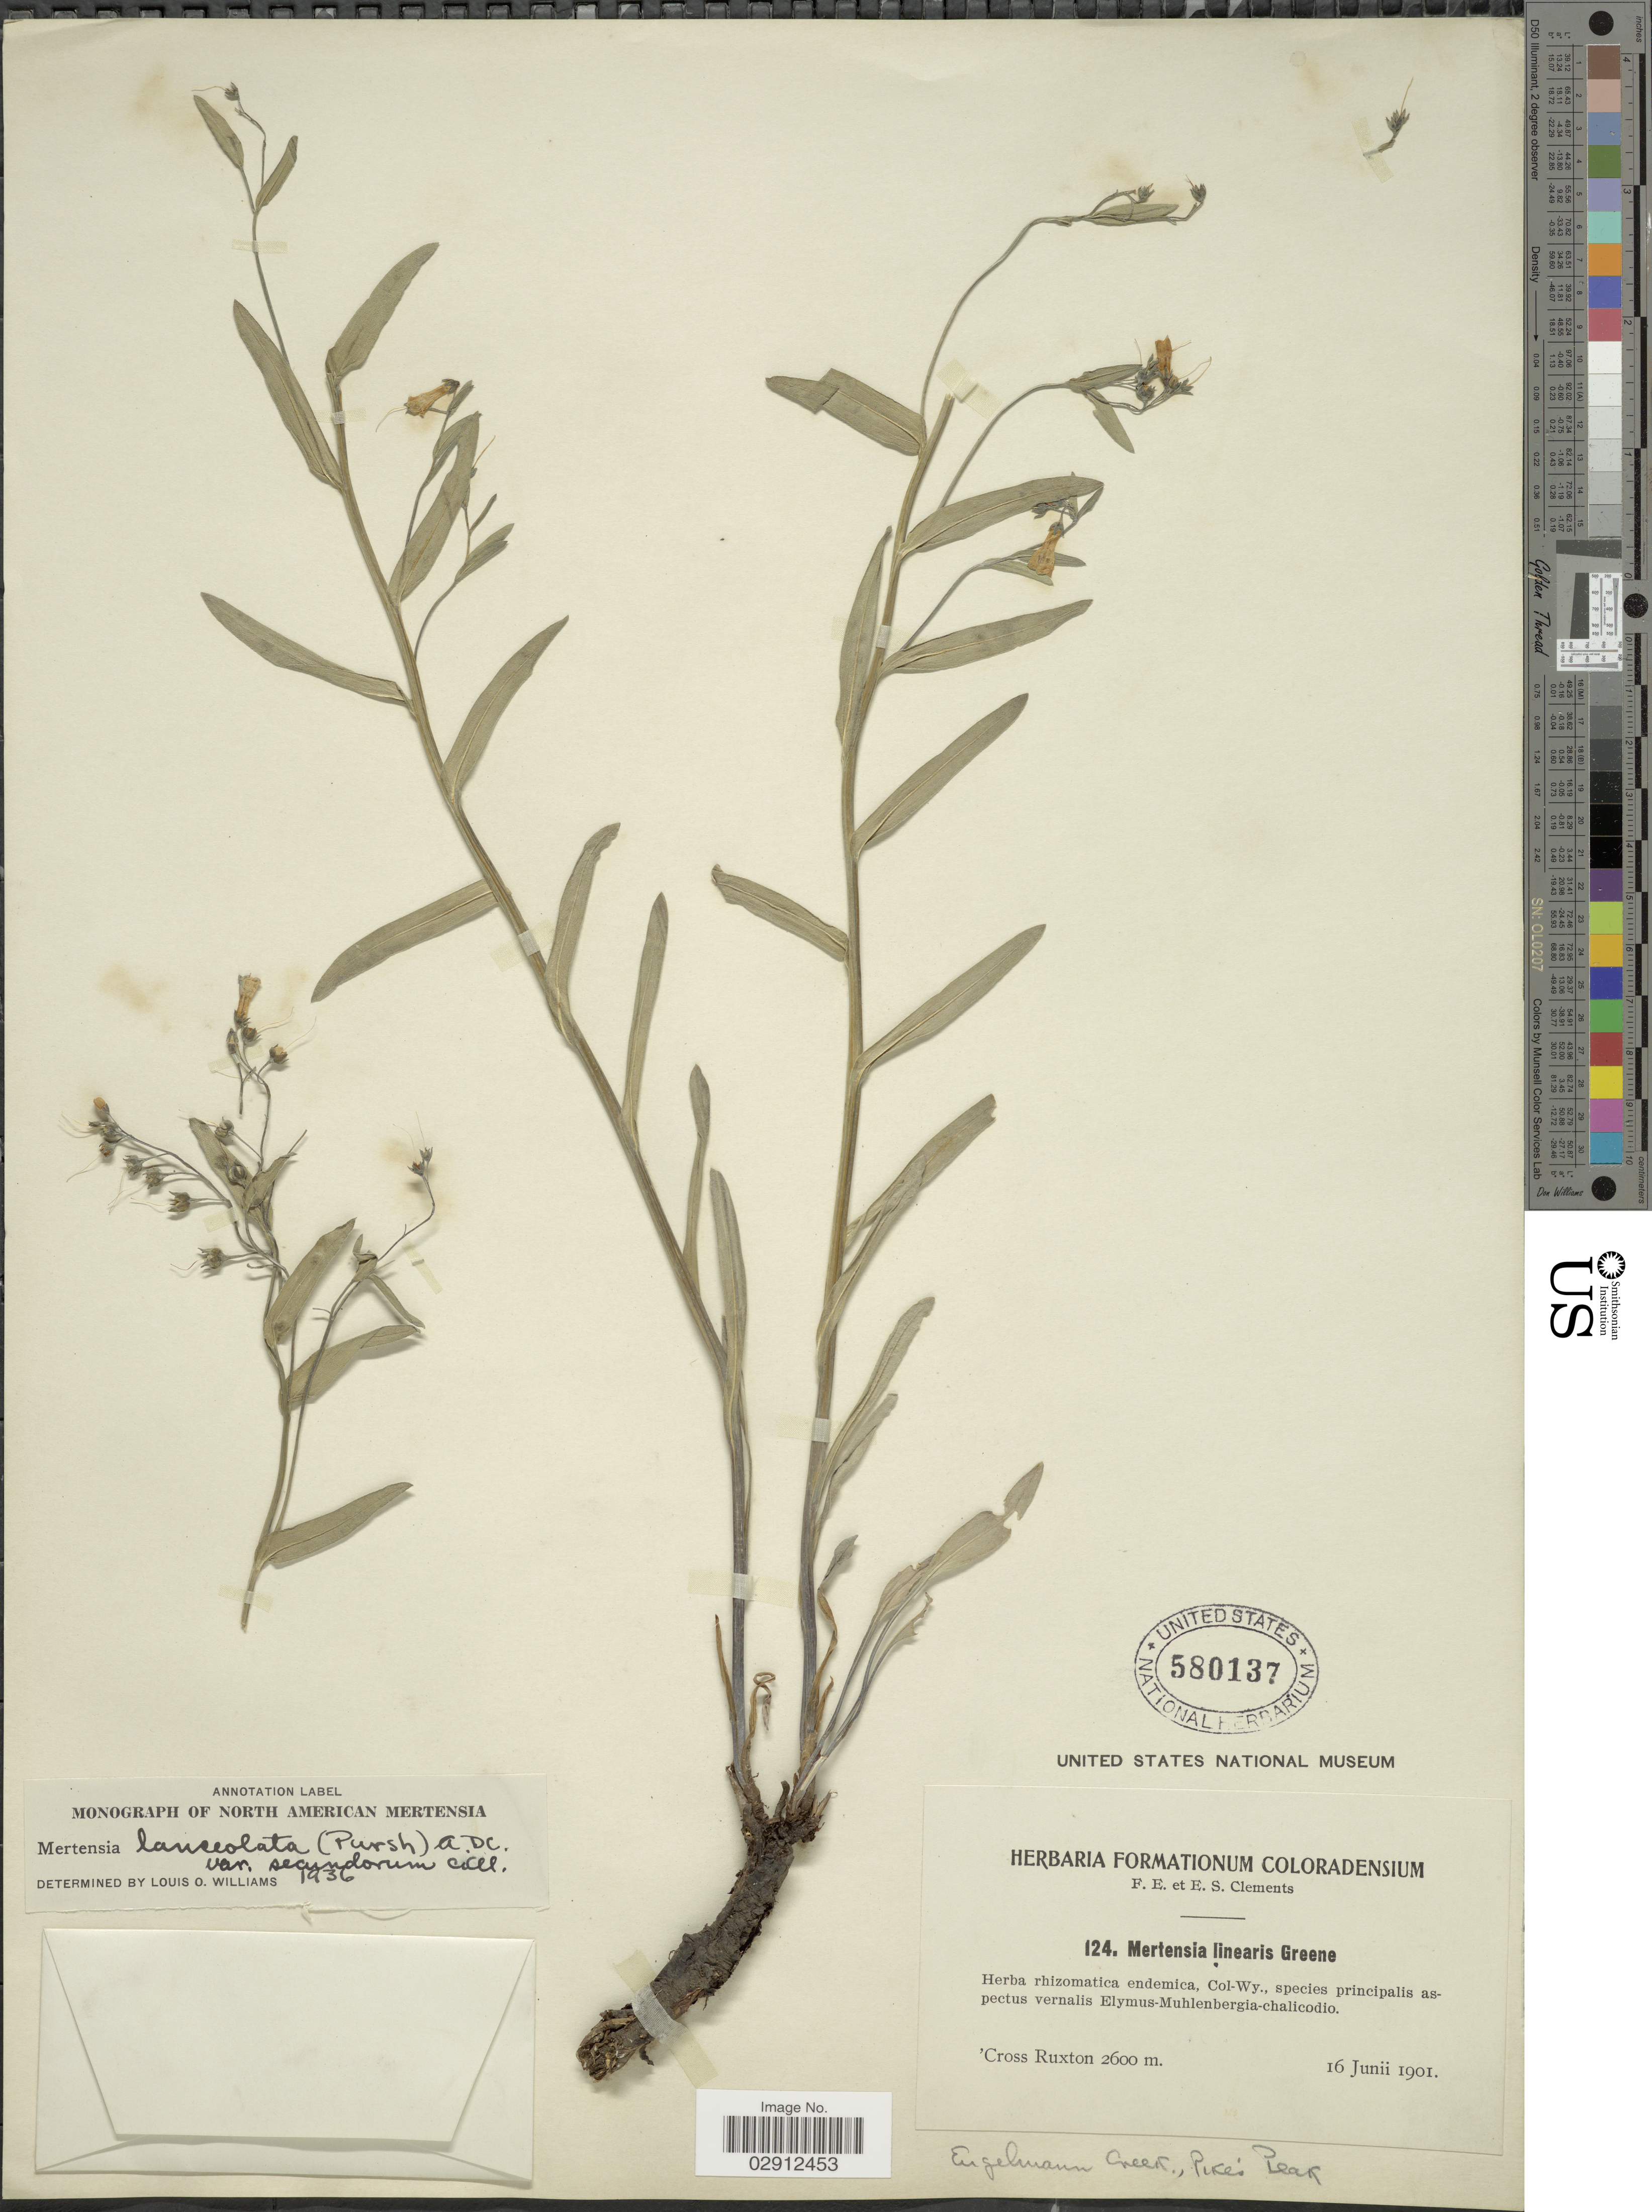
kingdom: Plantae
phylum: Tracheophyta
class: Magnoliopsida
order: Boraginales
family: Boraginaceae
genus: Mertensia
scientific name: Mertensia lanceolata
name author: (Pursh) DC. ex A. DC.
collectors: F. E. Clements & E. S. Clements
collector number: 124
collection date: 1901-06-16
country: United States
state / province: Colorado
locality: Cross Ruxton.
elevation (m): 2600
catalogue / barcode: US 580137